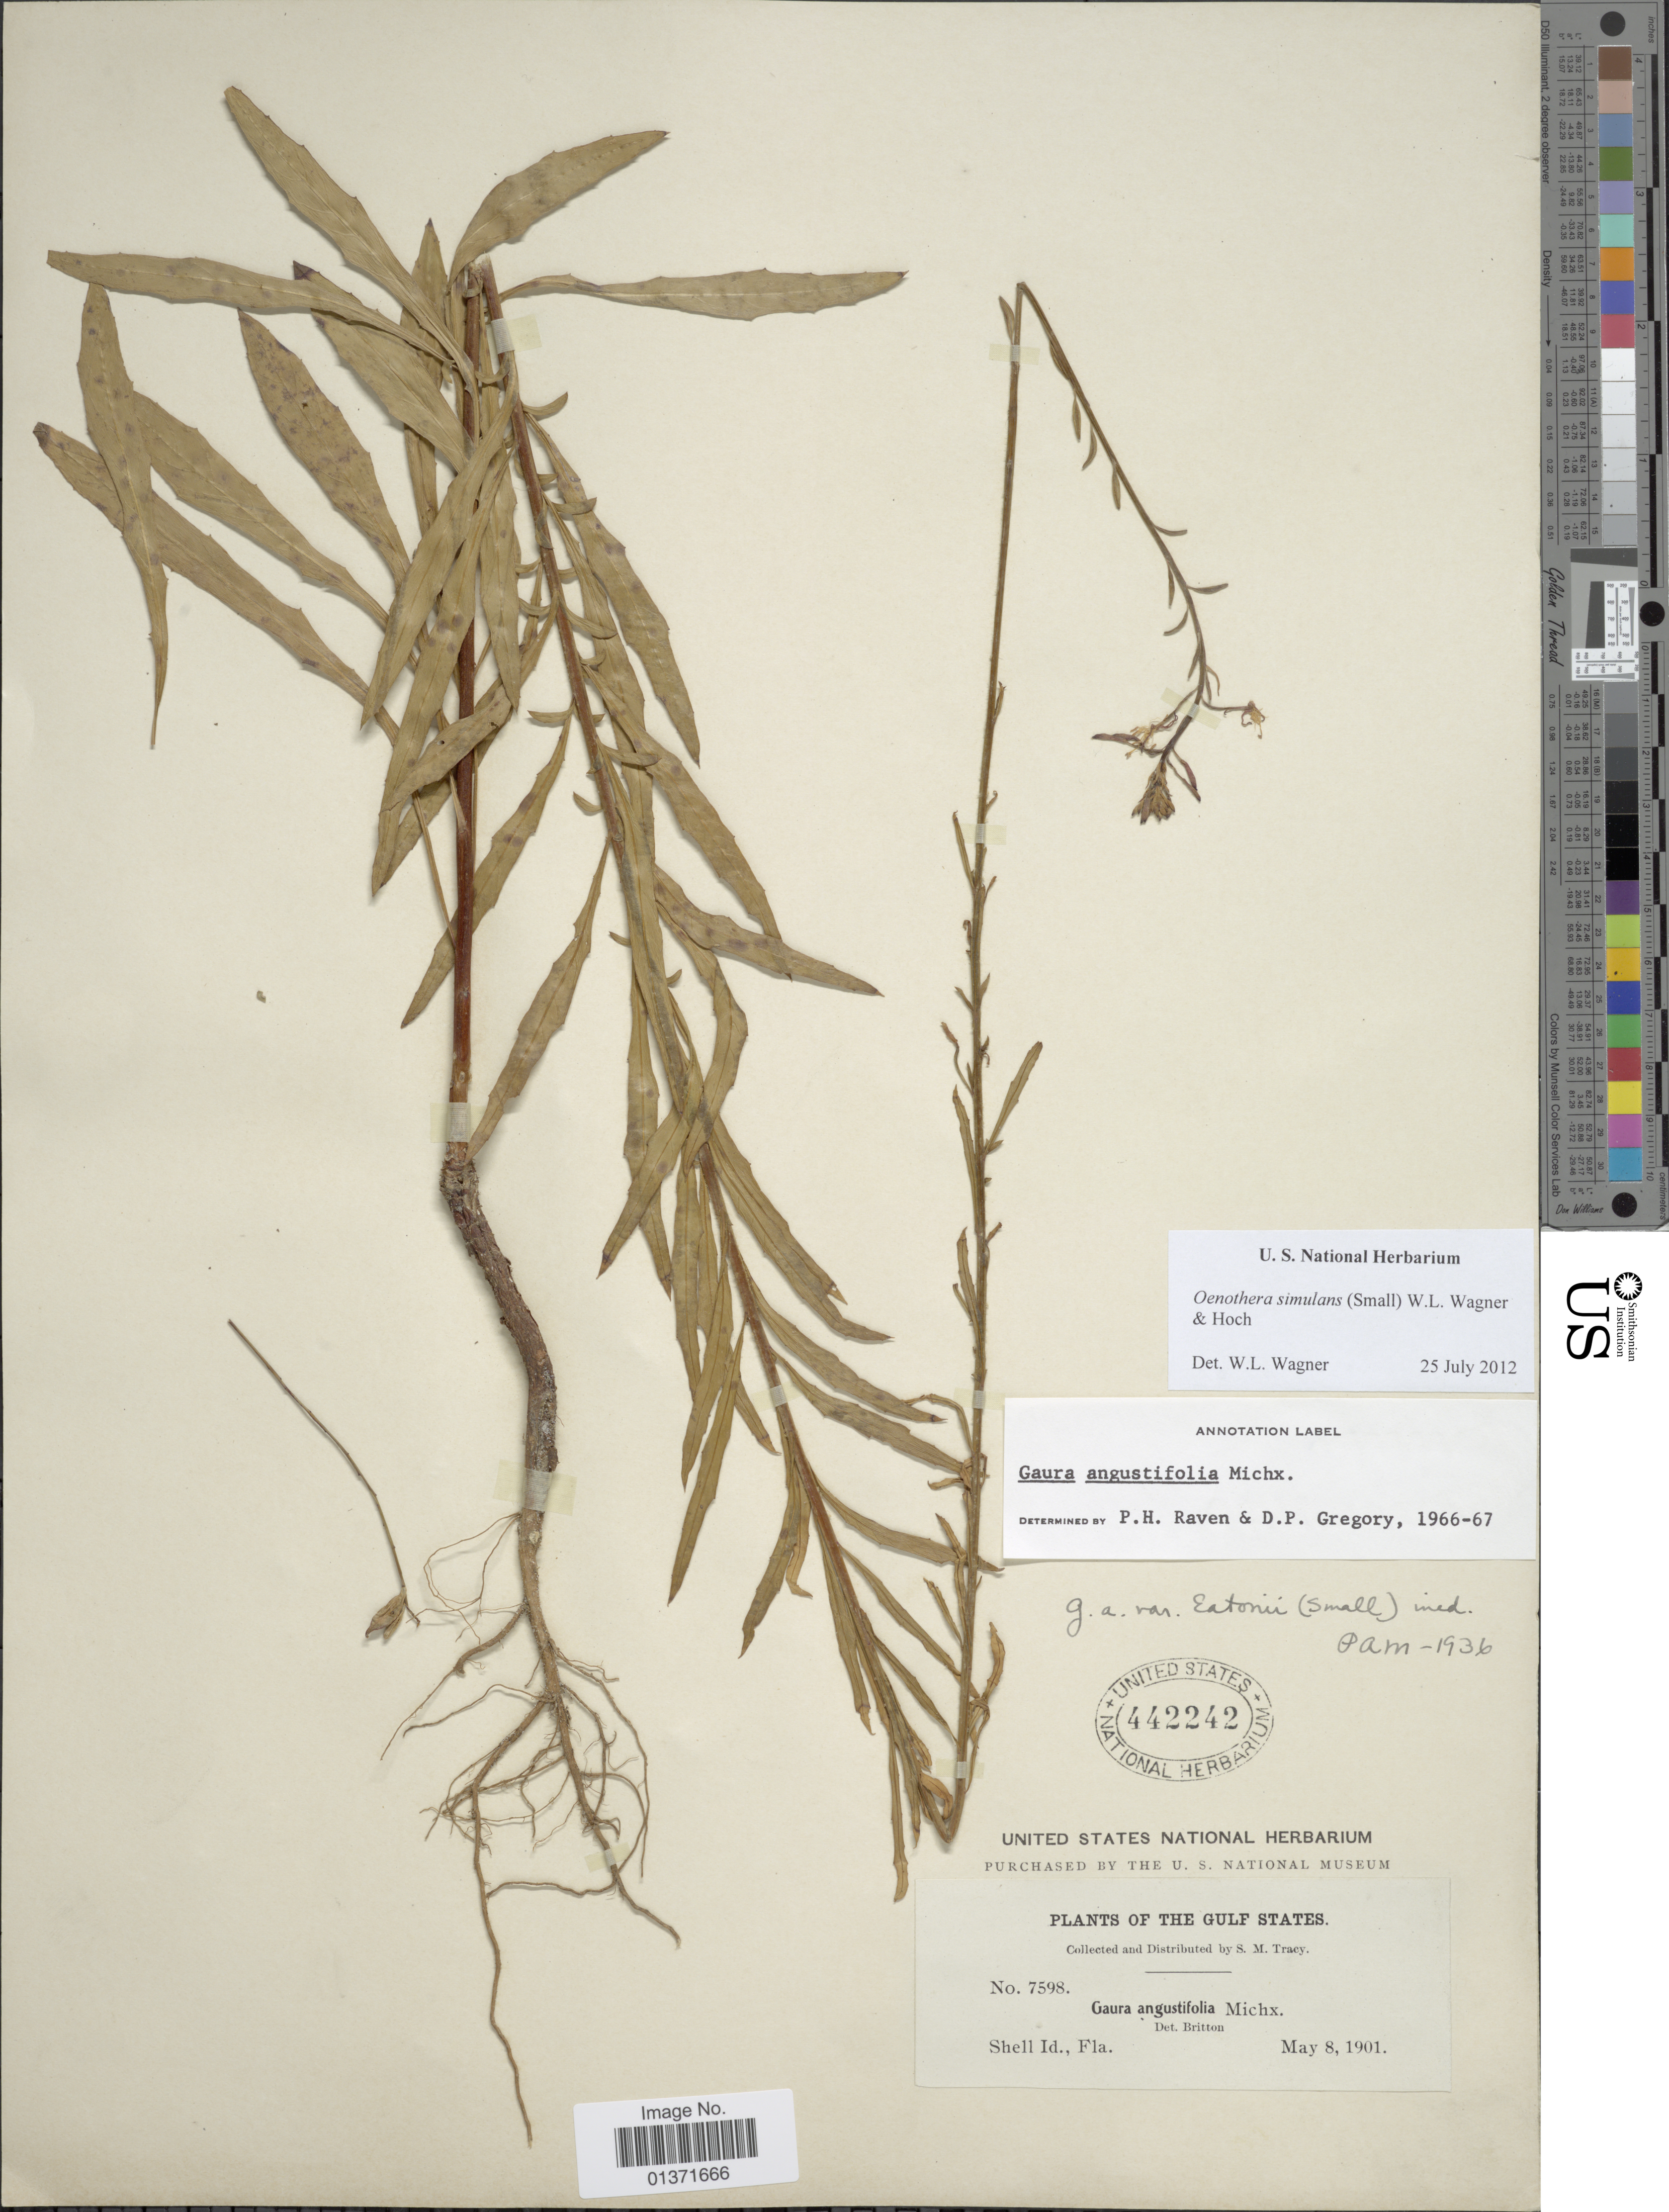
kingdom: Plantae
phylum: Tracheophyta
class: Magnoliopsida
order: Myrtales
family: Onagraceae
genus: Oenothera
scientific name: Oenothera simulans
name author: Michx.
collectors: S. M. Tracy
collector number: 7598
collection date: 1901-05-08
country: United States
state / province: Florida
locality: Gulf States, Shell Id., Fla.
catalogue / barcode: US 442242